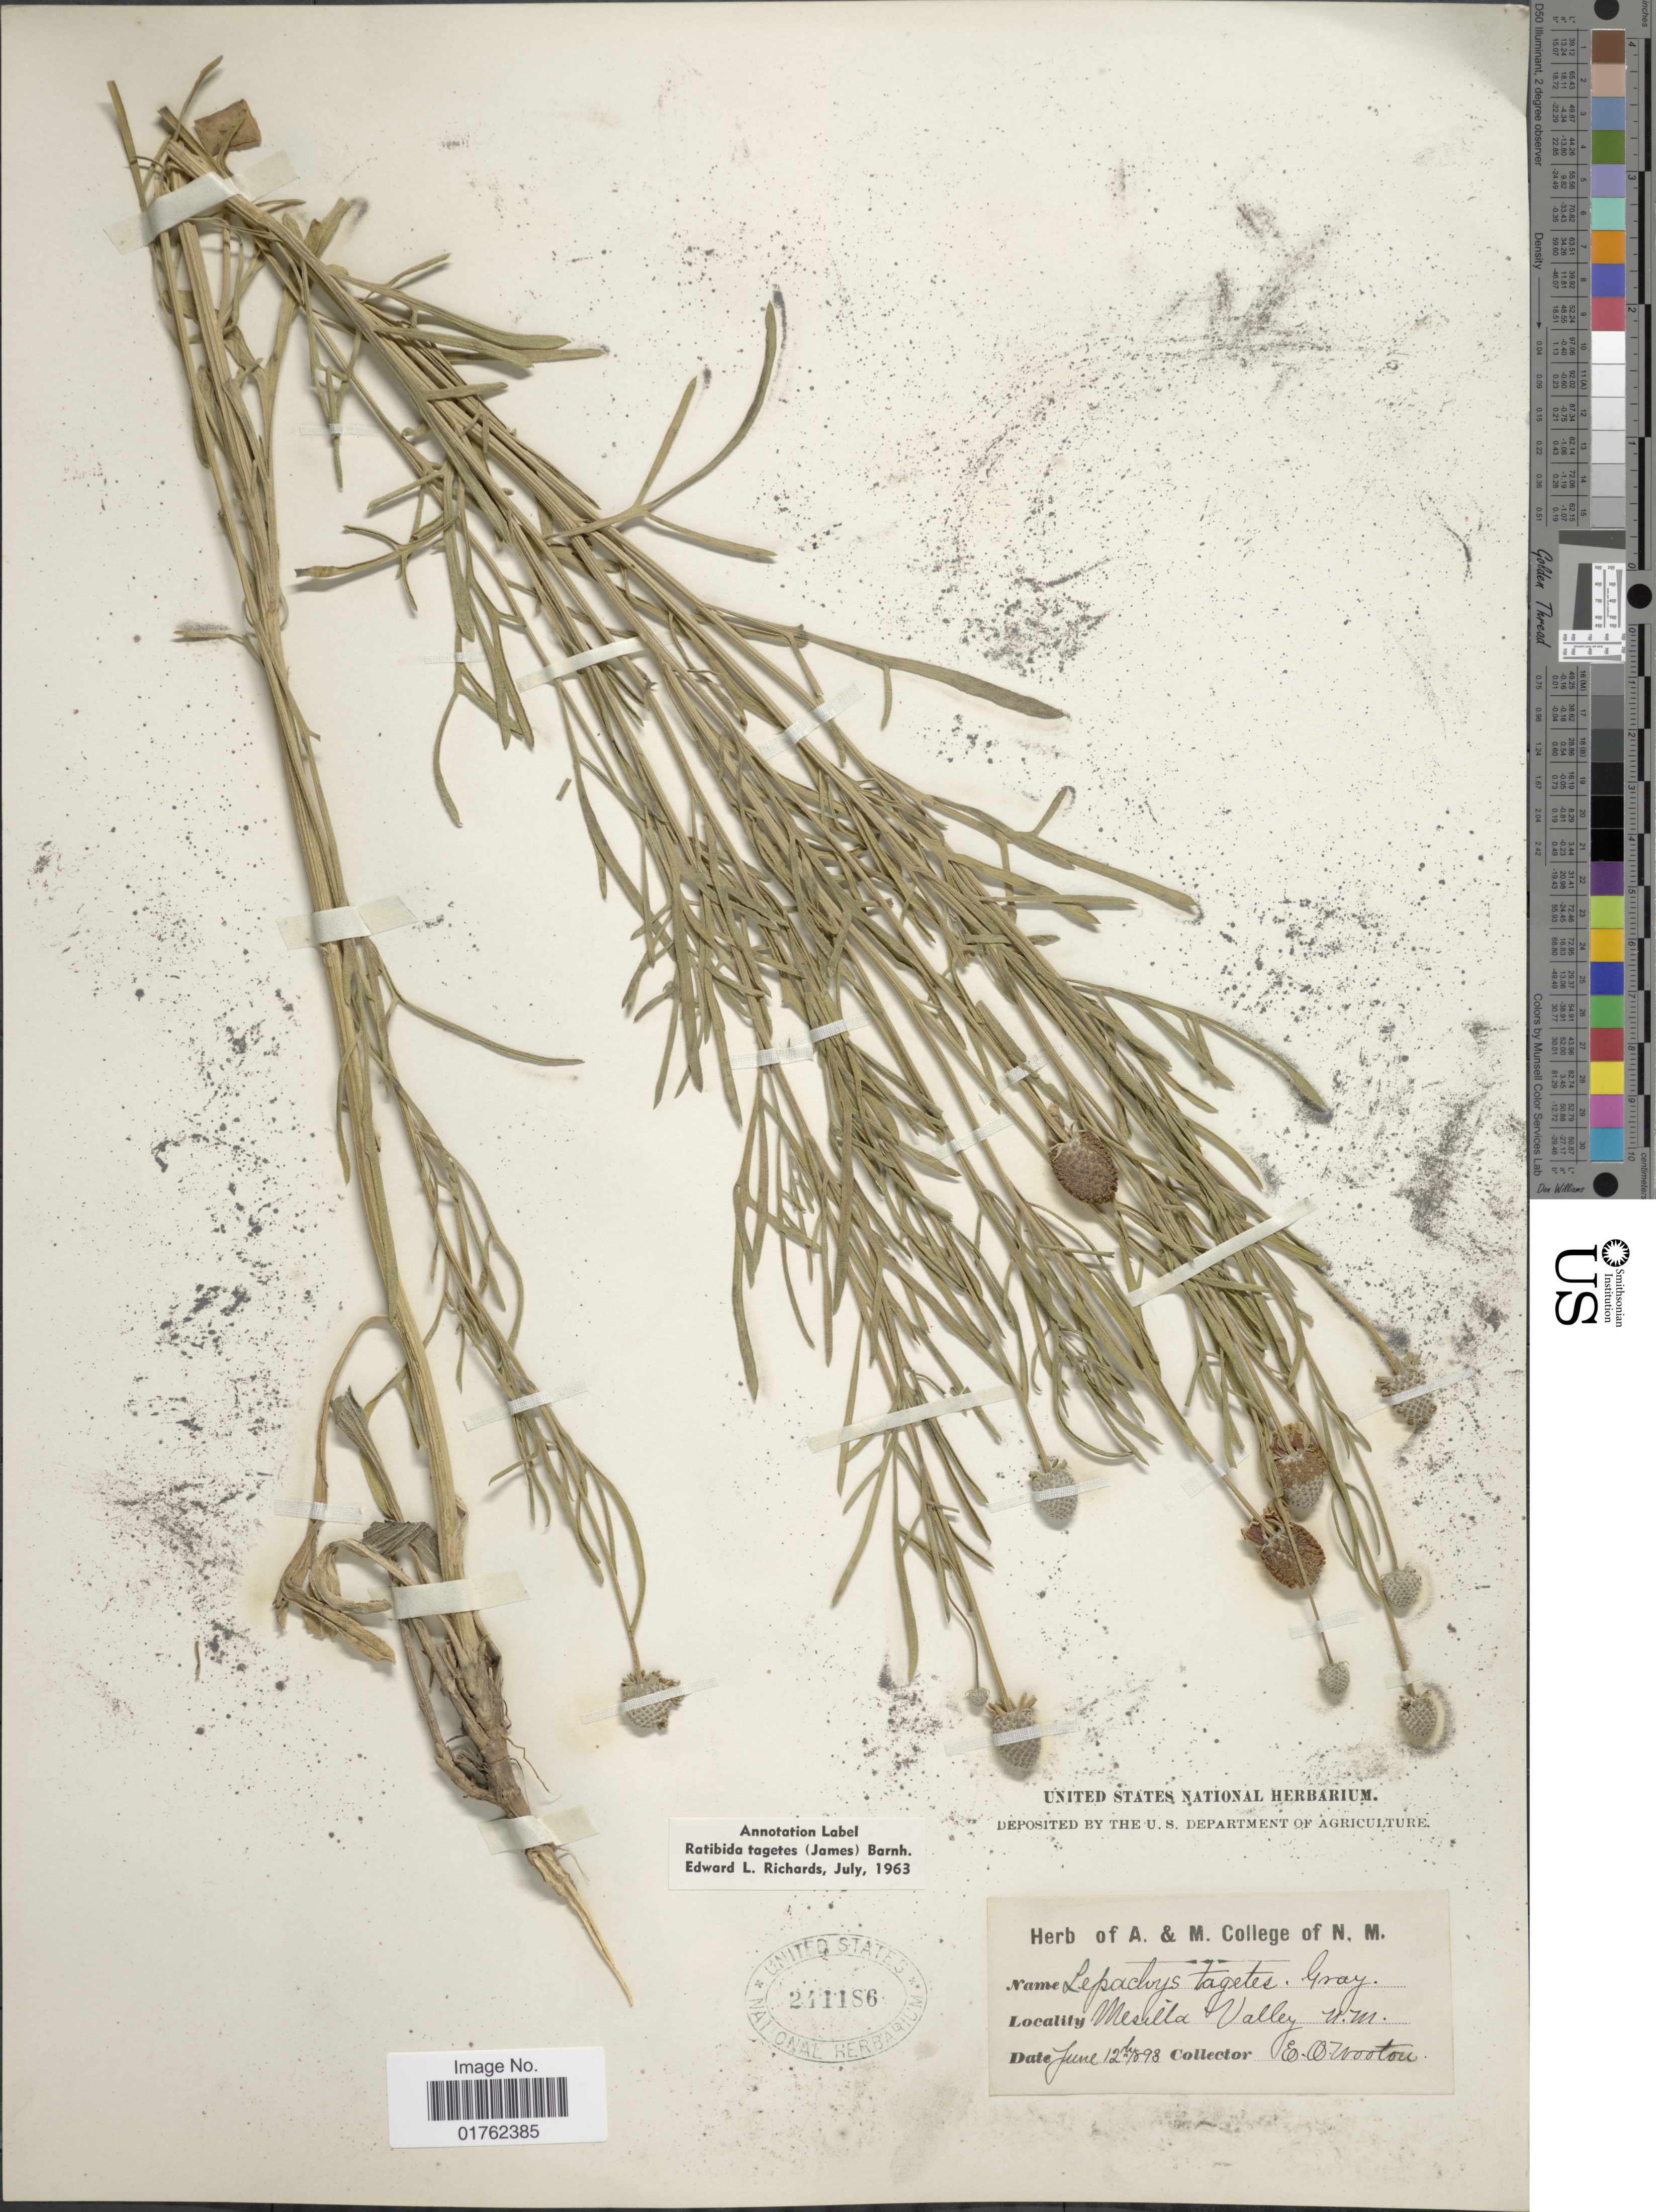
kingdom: Plantae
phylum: Tracheophyta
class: Magnoliopsida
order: Asterales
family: Asteraceae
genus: Ratibida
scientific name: Ratibida tagetes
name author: (James) Barnhart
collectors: E. O. Wooton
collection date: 1893-06-12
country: United States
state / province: New Mexico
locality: Mesilla Valley, N.M.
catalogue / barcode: US 241186